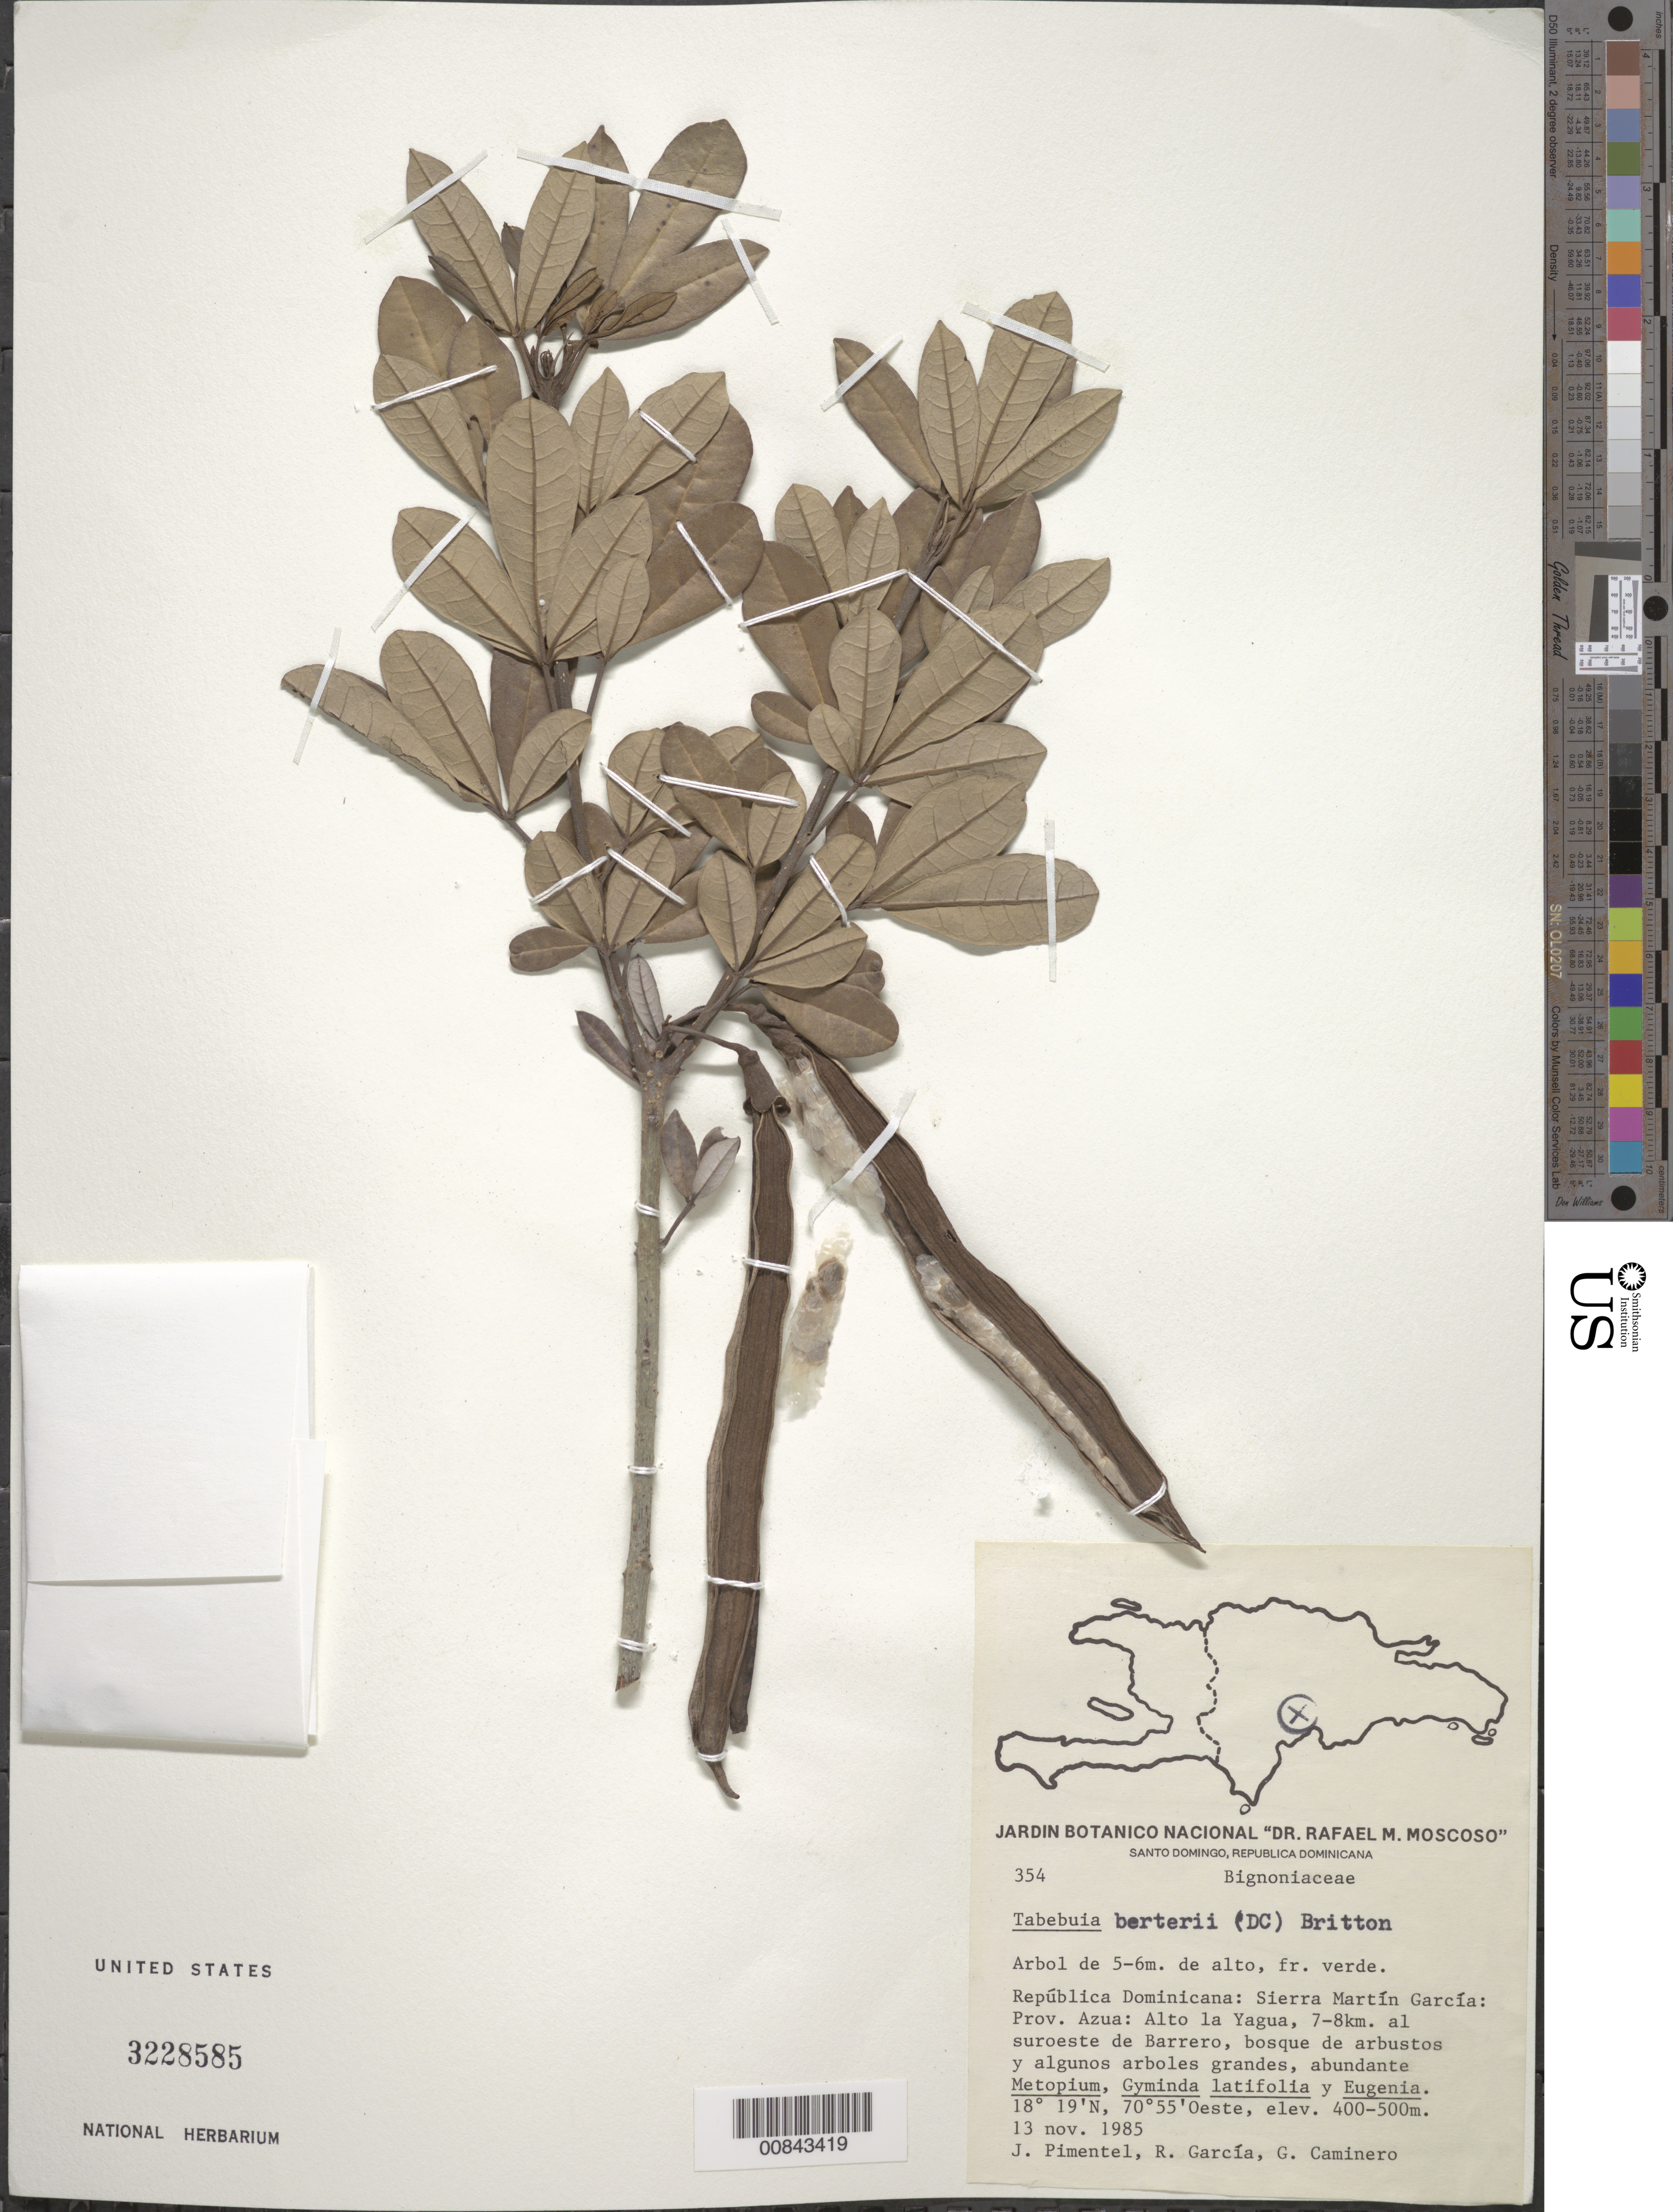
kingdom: Plantae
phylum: Tracheophyta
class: Magnoliopsida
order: Lamiales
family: Bignoniaceae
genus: Tabebuia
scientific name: Tabebuia berteroi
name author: (DC.) Britton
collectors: J. Pimental, R. G. García & G. Caminero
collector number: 354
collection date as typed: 13 Nov 1985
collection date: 1985-11-13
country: Dominican Republic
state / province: Azua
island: Hispaniola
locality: Sierra Martín García, Alto la Yagua, 7-8 km al suroeste de Barrero.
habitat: Bosque de arbustos y algonos arboles grandes.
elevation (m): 400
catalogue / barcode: US 3228585